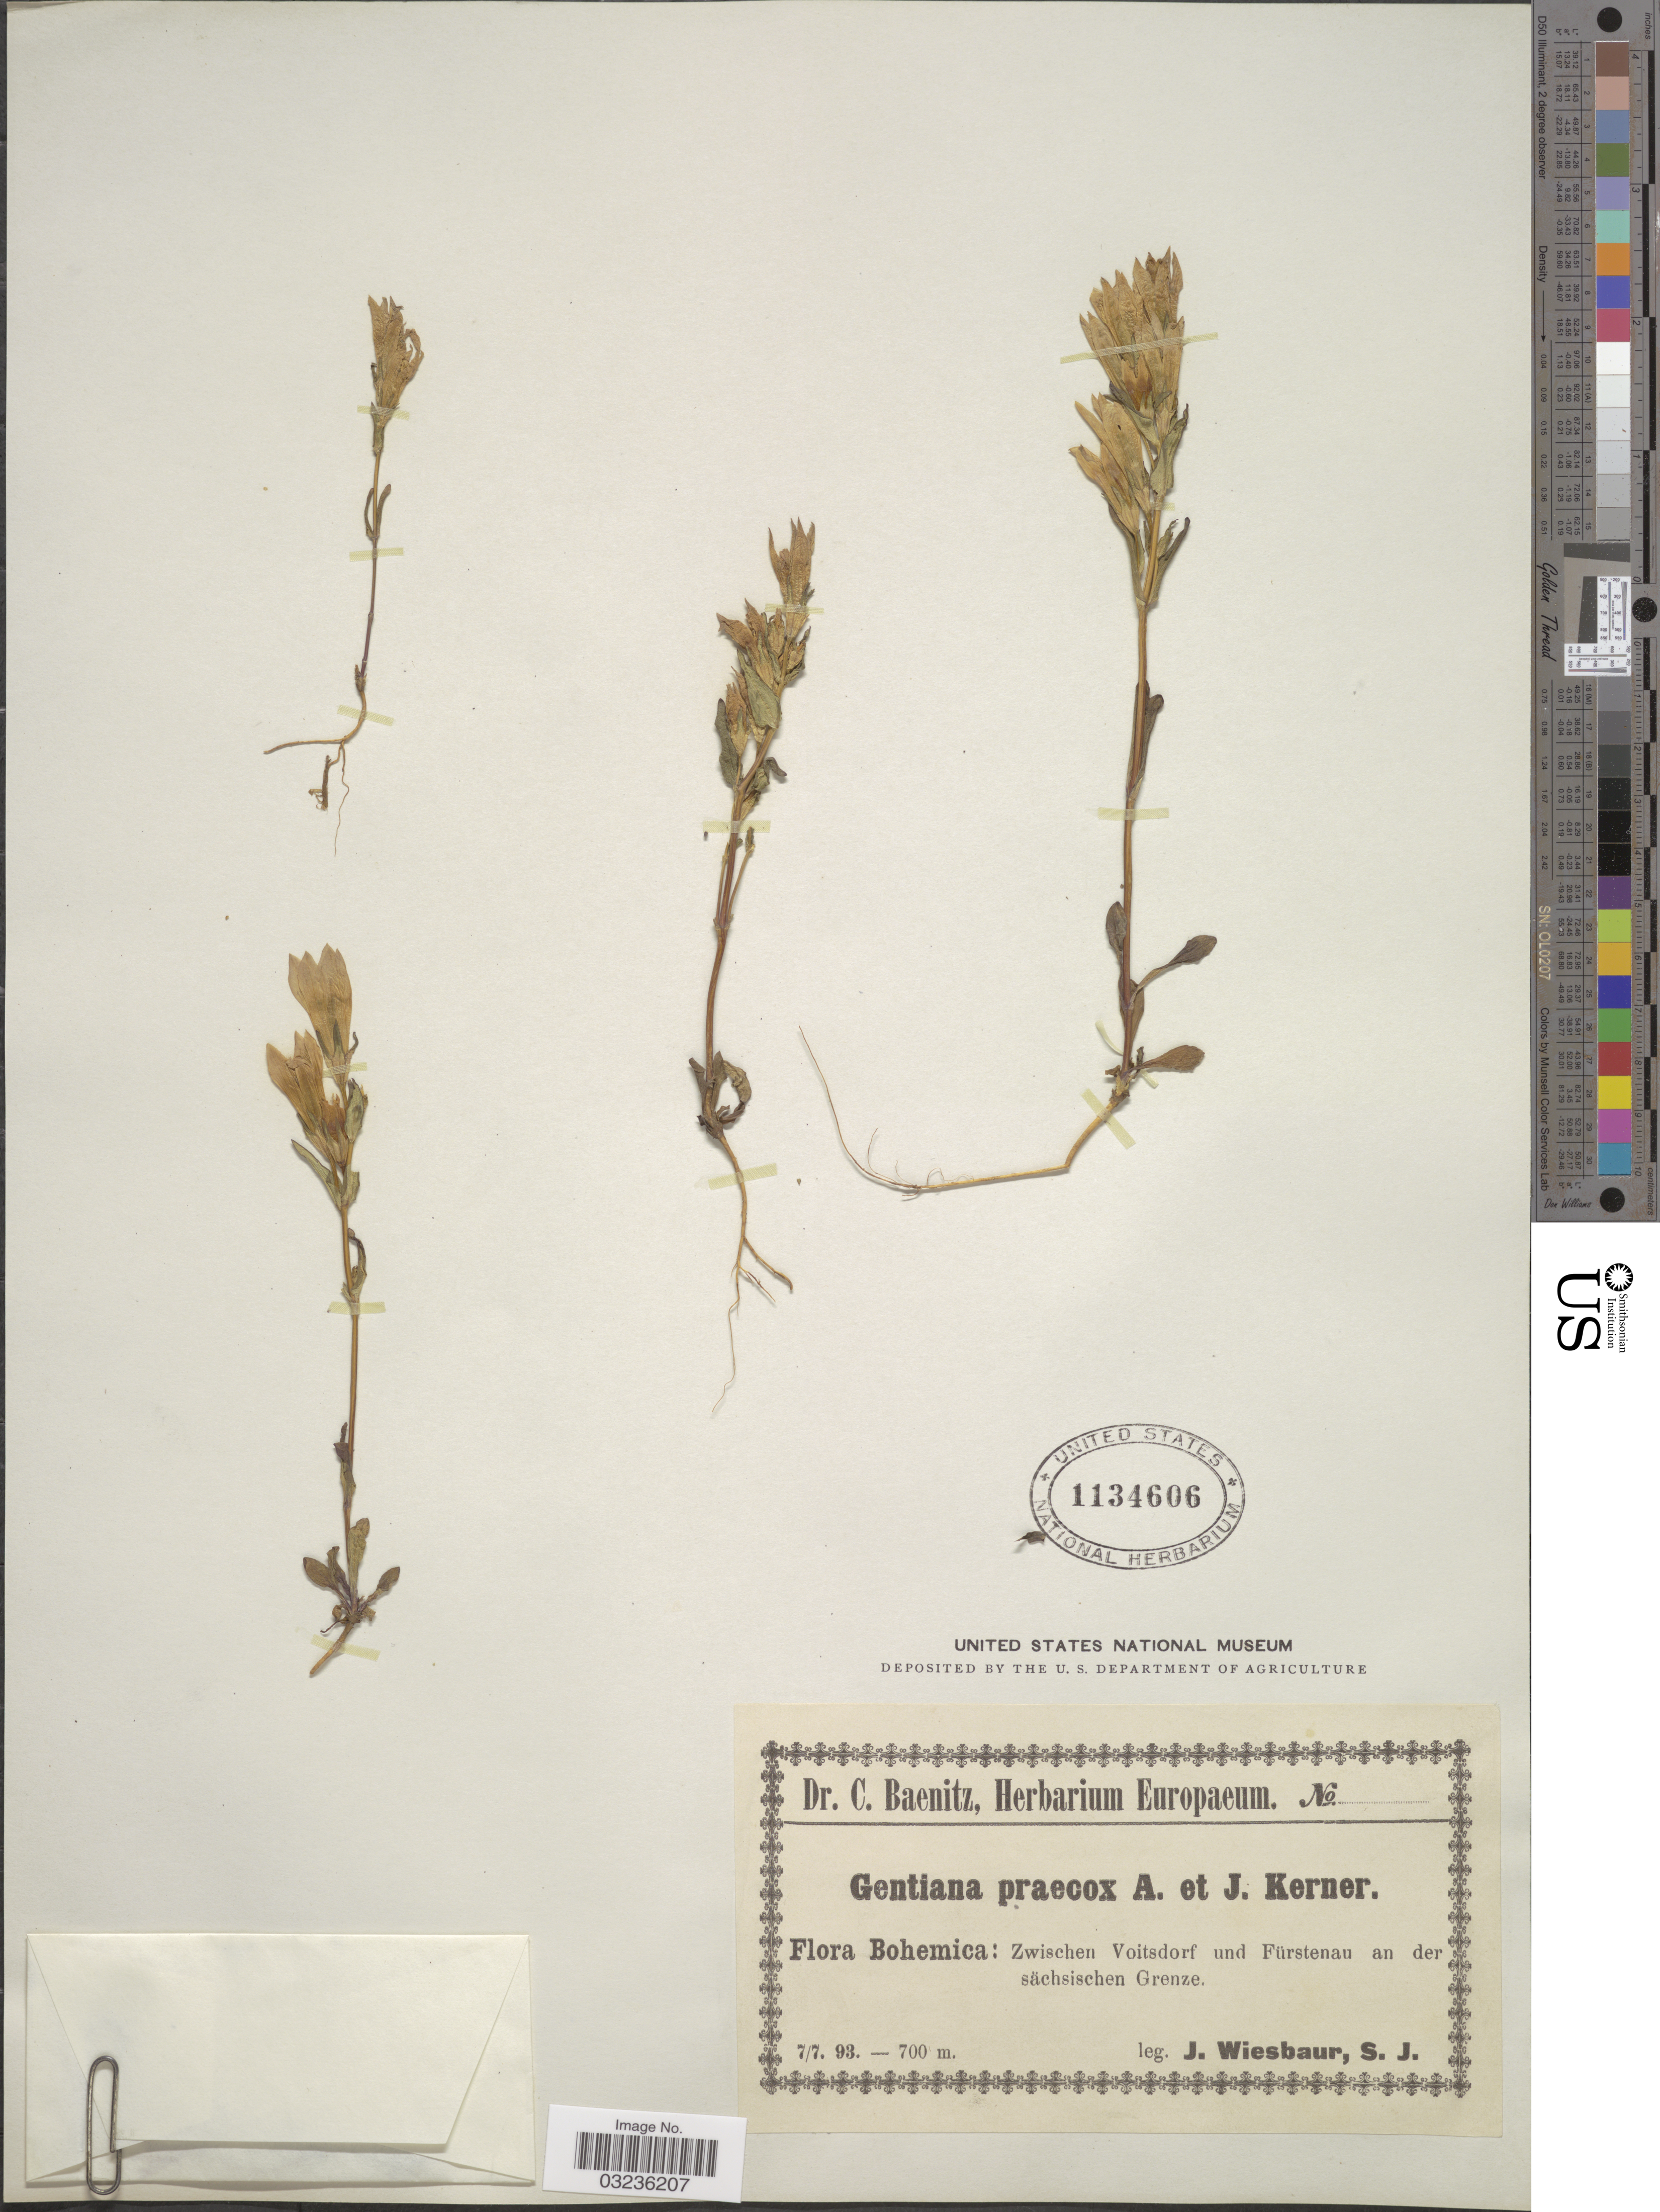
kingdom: Plantae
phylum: Tracheophyta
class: Magnoliopsida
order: Gentianales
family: Gentianaceae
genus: Gentiana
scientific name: Gentiana praecox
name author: A. Kern. & Jos. Kern.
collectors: J. Wiesbaur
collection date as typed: Transcribed d/m/y: 7/7/93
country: Czechia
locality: Bohemica: Zwischen Voitsdorf und Fürstenau an der sächsischen Grenze.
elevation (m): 700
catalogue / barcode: US 1134606